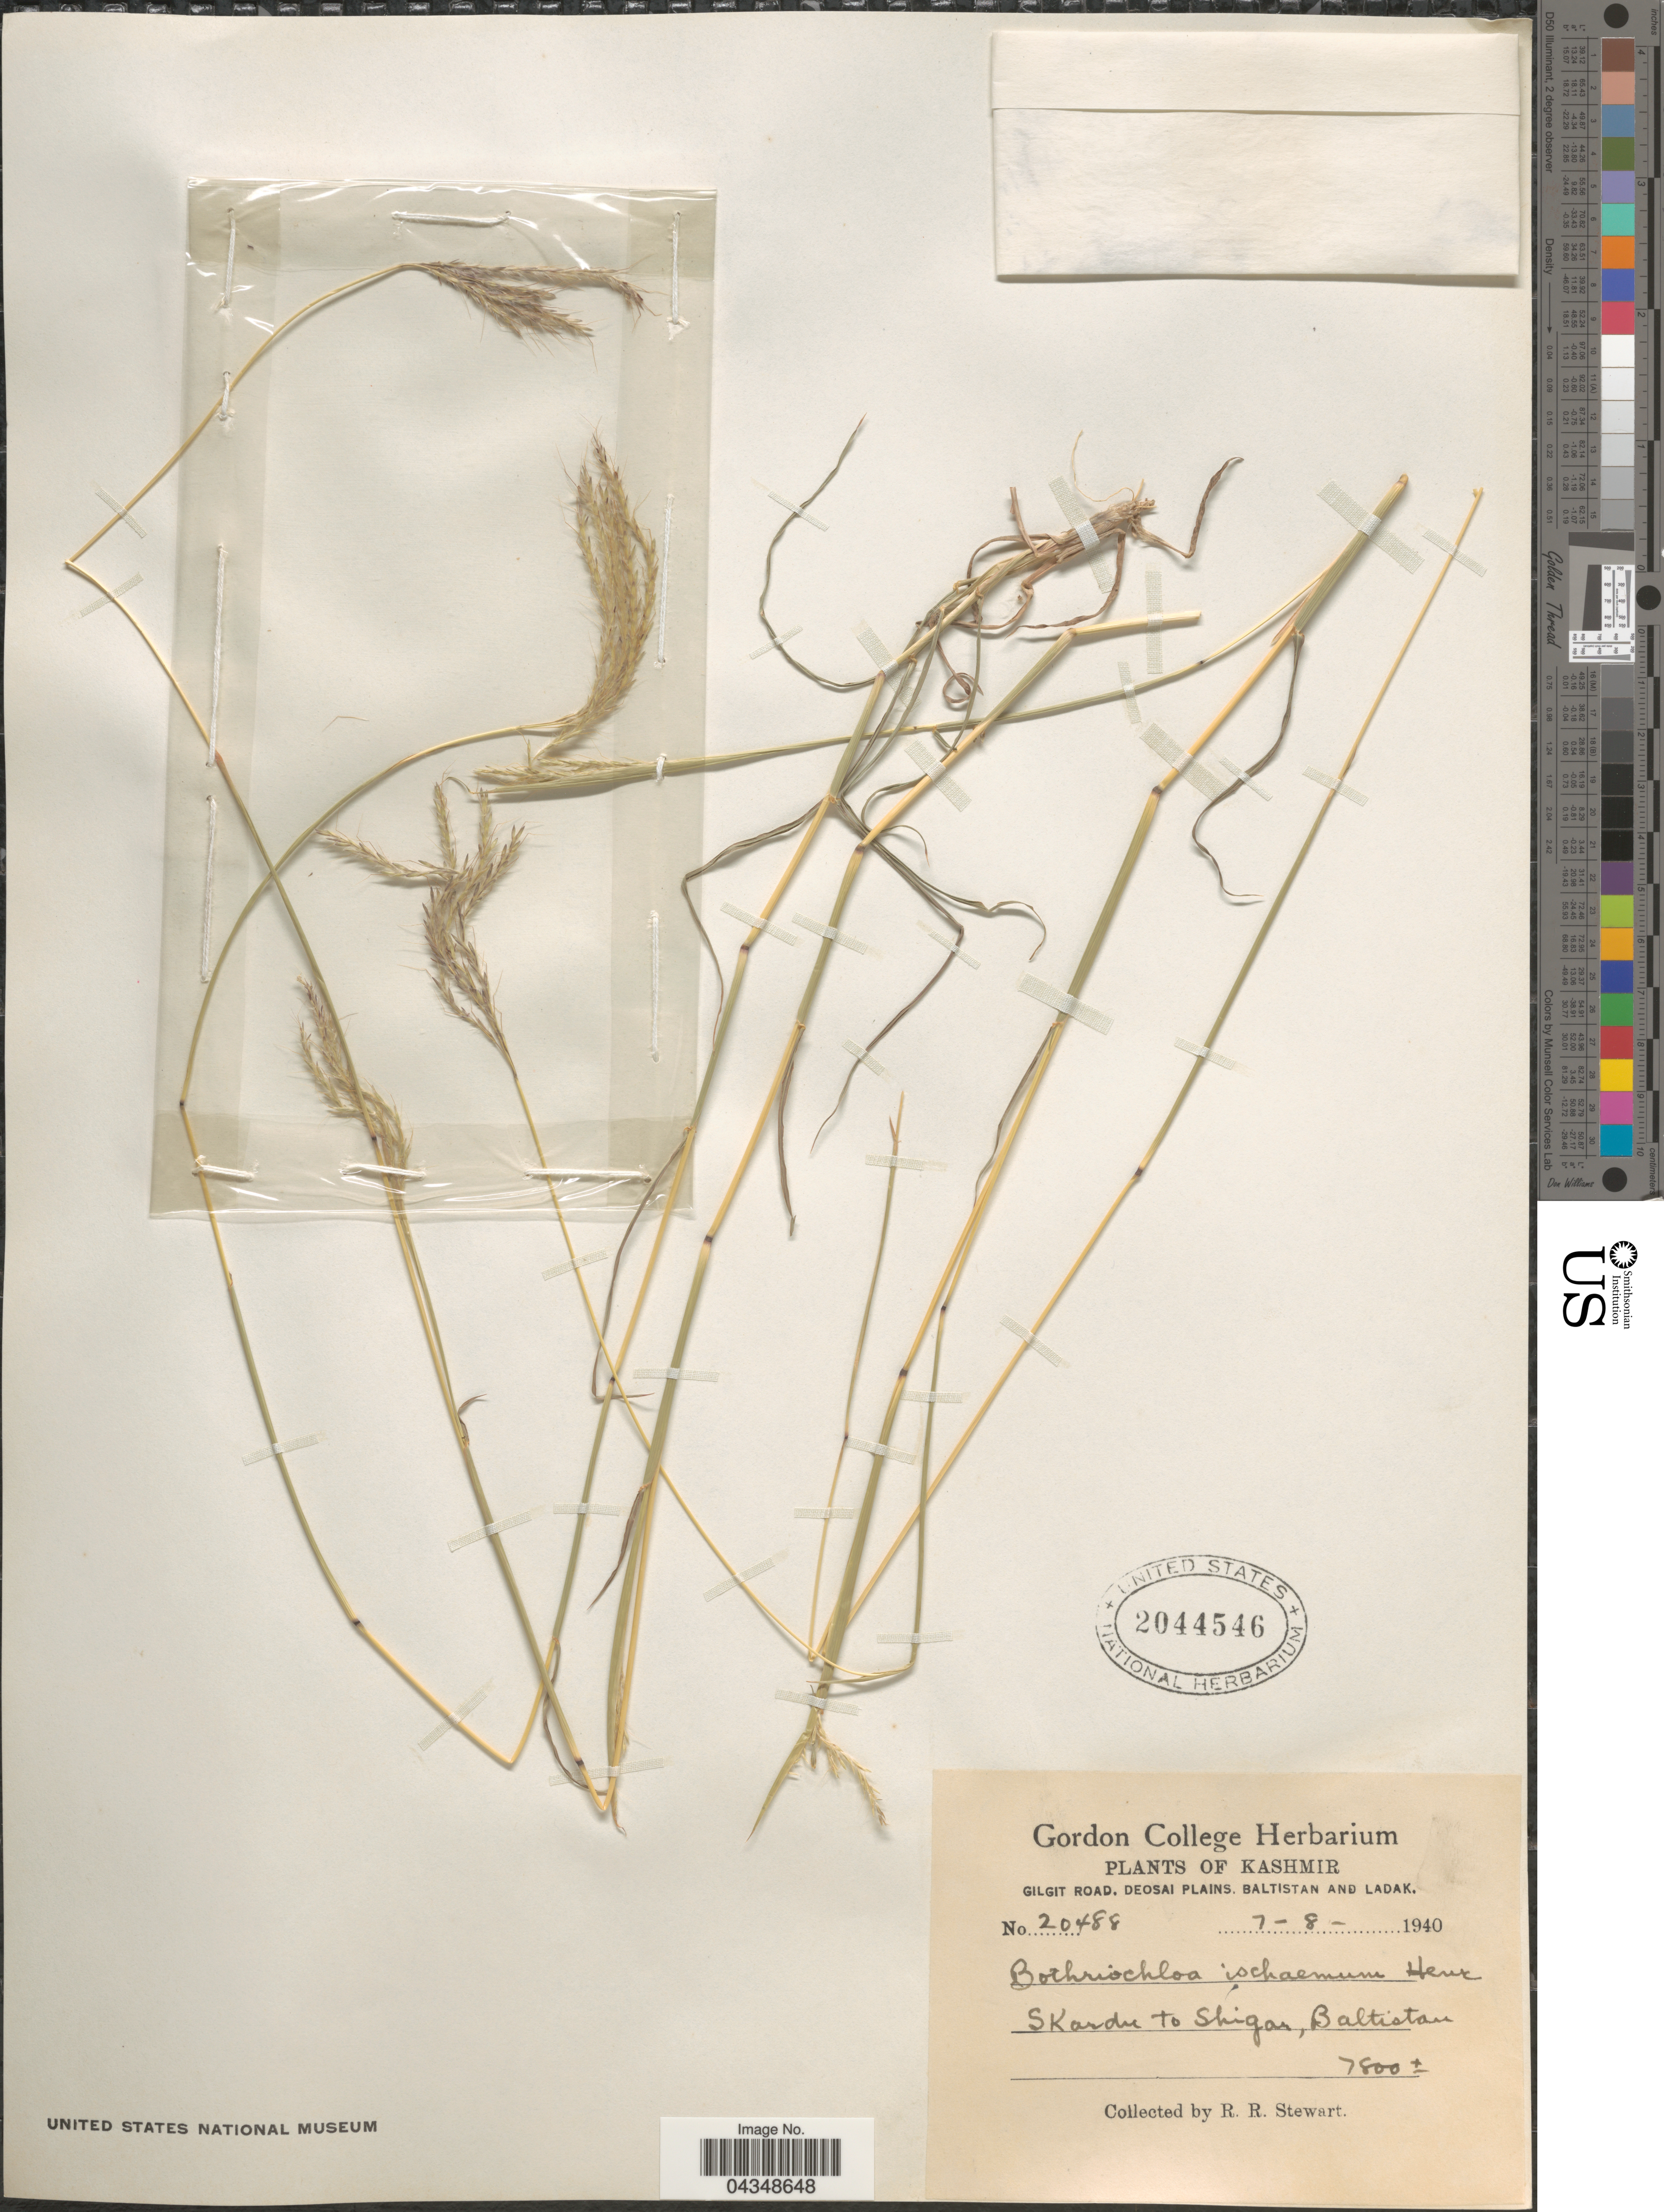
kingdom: Plantae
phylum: Tracheophyta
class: Liliopsida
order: Poales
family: Poaceae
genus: Bothriochloa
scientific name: Bothriochloa ischaemum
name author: (L.) Keng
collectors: R. Stewart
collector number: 20488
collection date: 1940-08-07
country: Pakistan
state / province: Gilgit-Baltistan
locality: Gilgit Road, Deosai plains Baltistan and Ladak. Skardu to Shigar, Baltistan.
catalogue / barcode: US 2044546